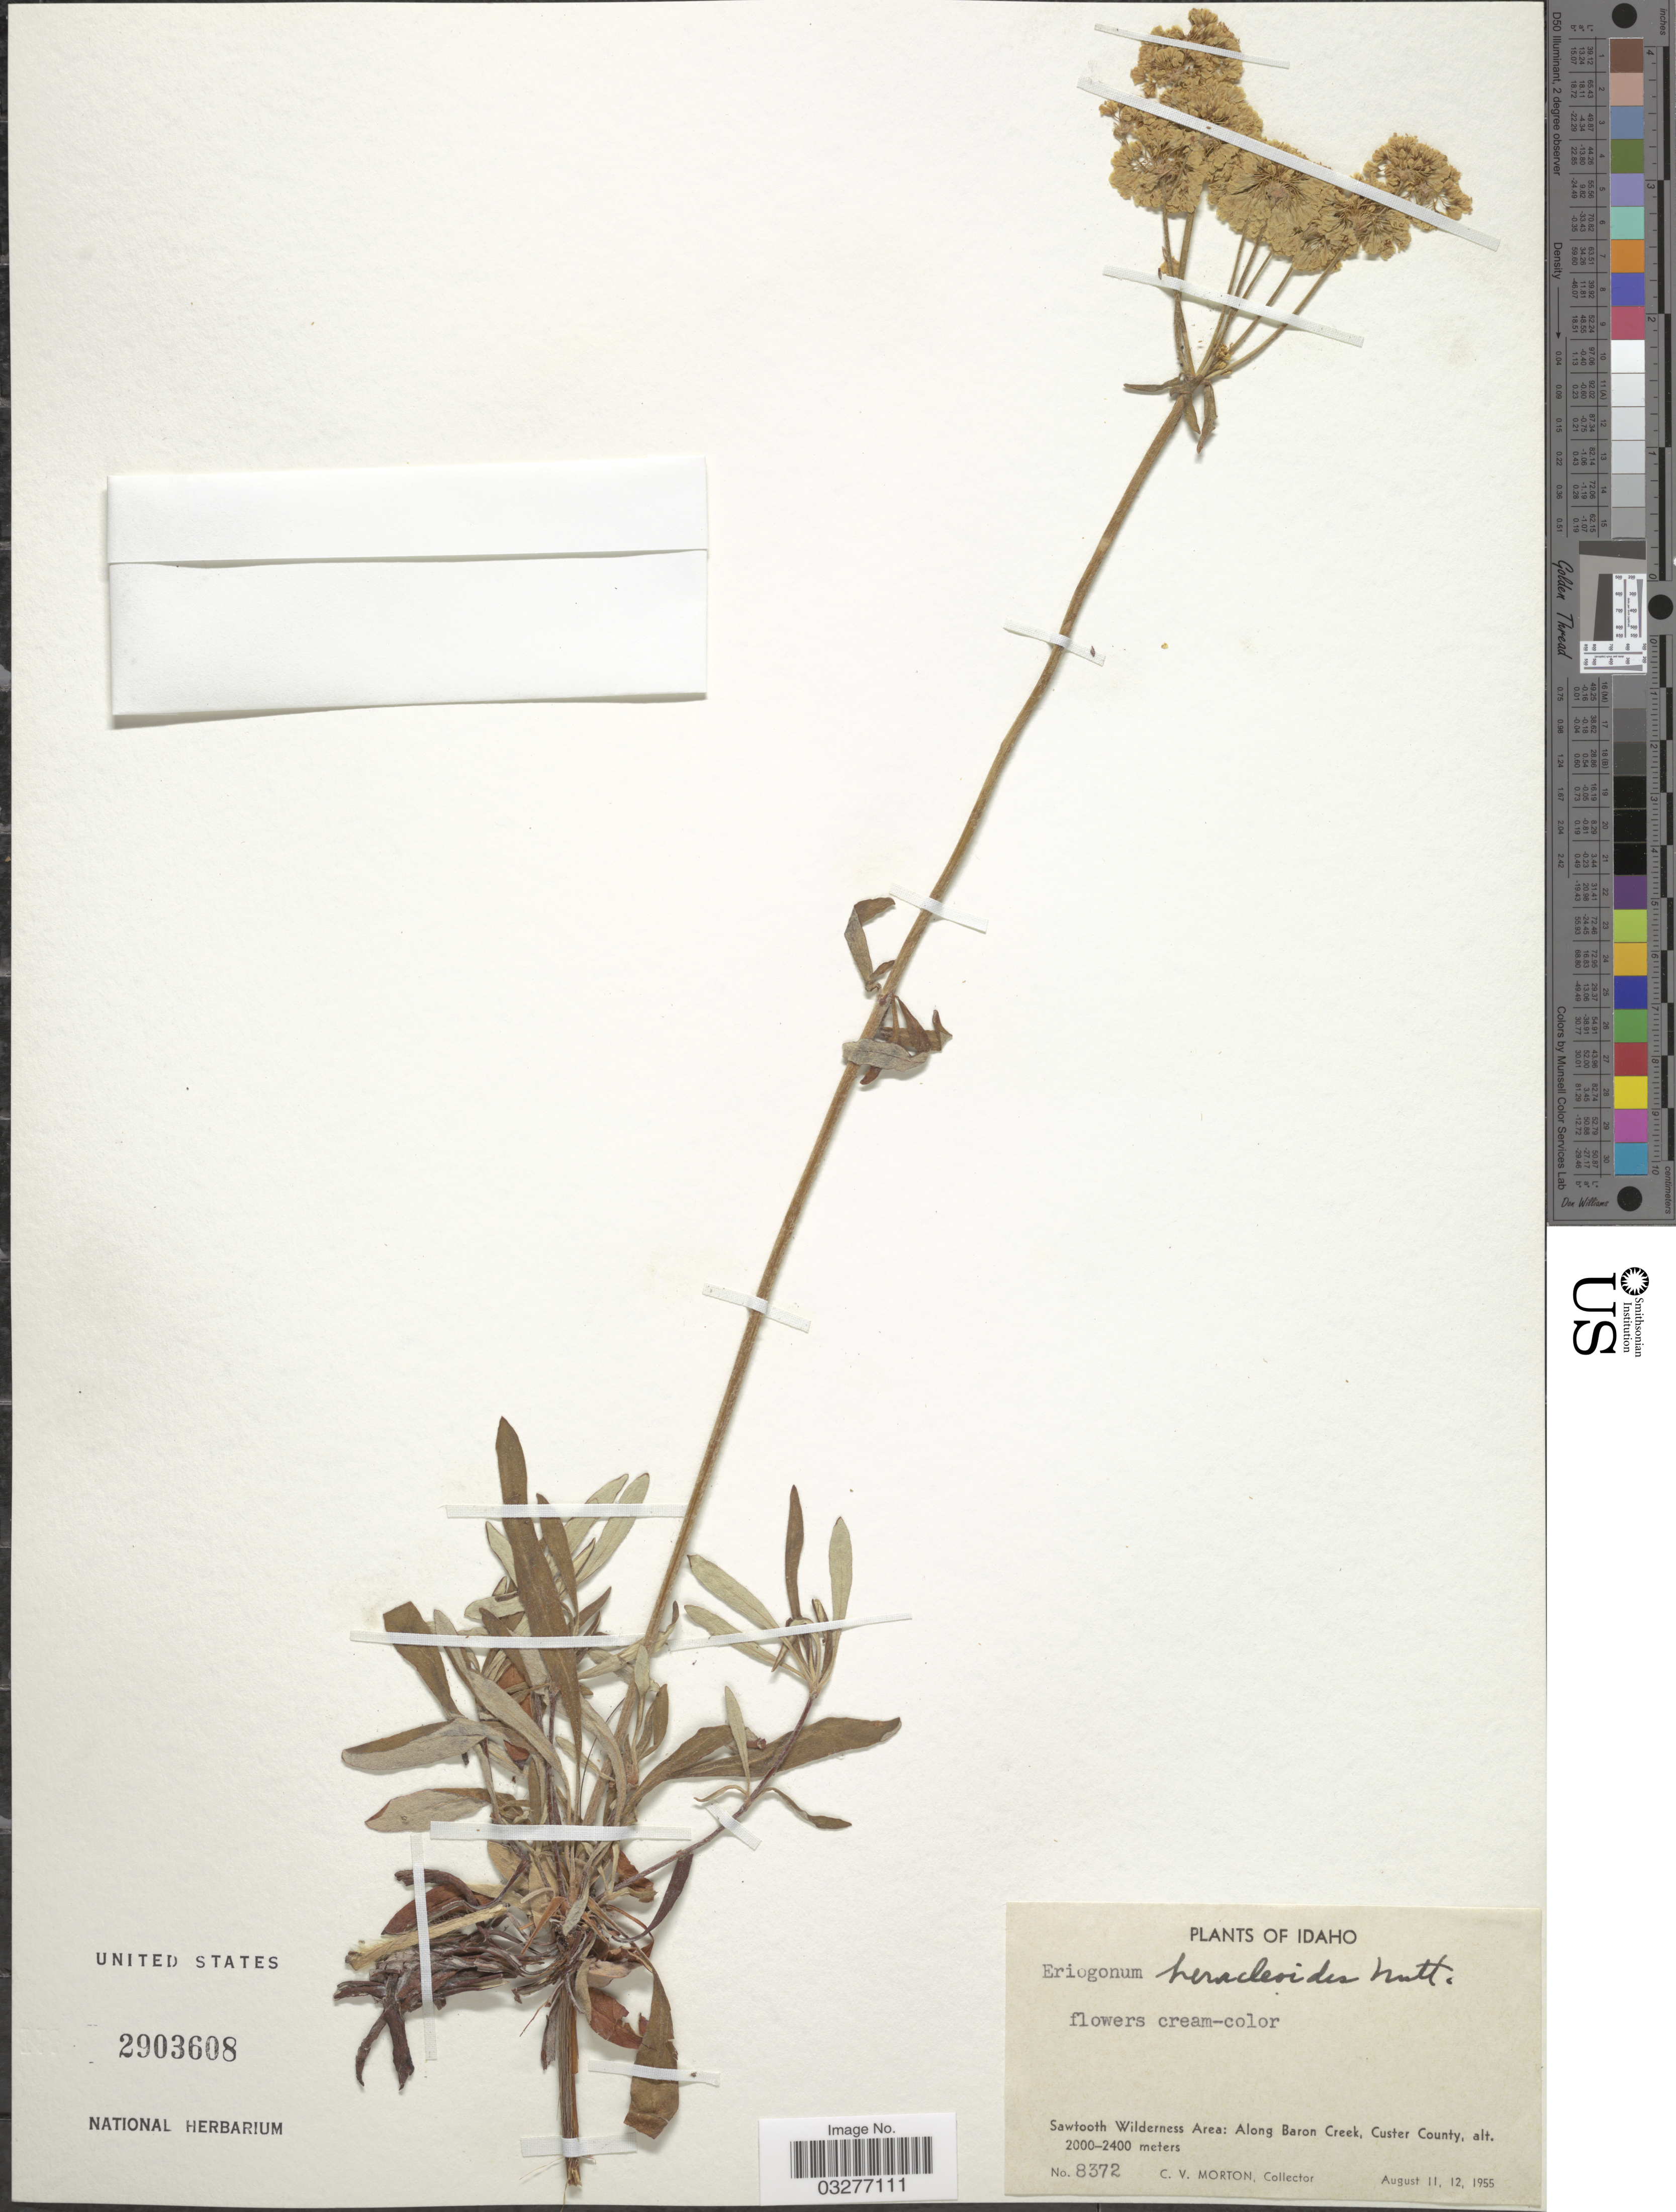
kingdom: Plantae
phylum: Tracheophyta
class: Magnoliopsida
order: Caryophyllales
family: Polygonaceae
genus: Eriogonum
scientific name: Eriogonum heracleoides var. heracleoides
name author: Nutt.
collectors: C. V. Morton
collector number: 8372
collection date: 1955-08-11/1955-08-12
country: United States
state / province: Idaho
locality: Sawtooth Wilderness Area: Along Baron Creek, Custer County.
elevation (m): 2000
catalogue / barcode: US 2903608